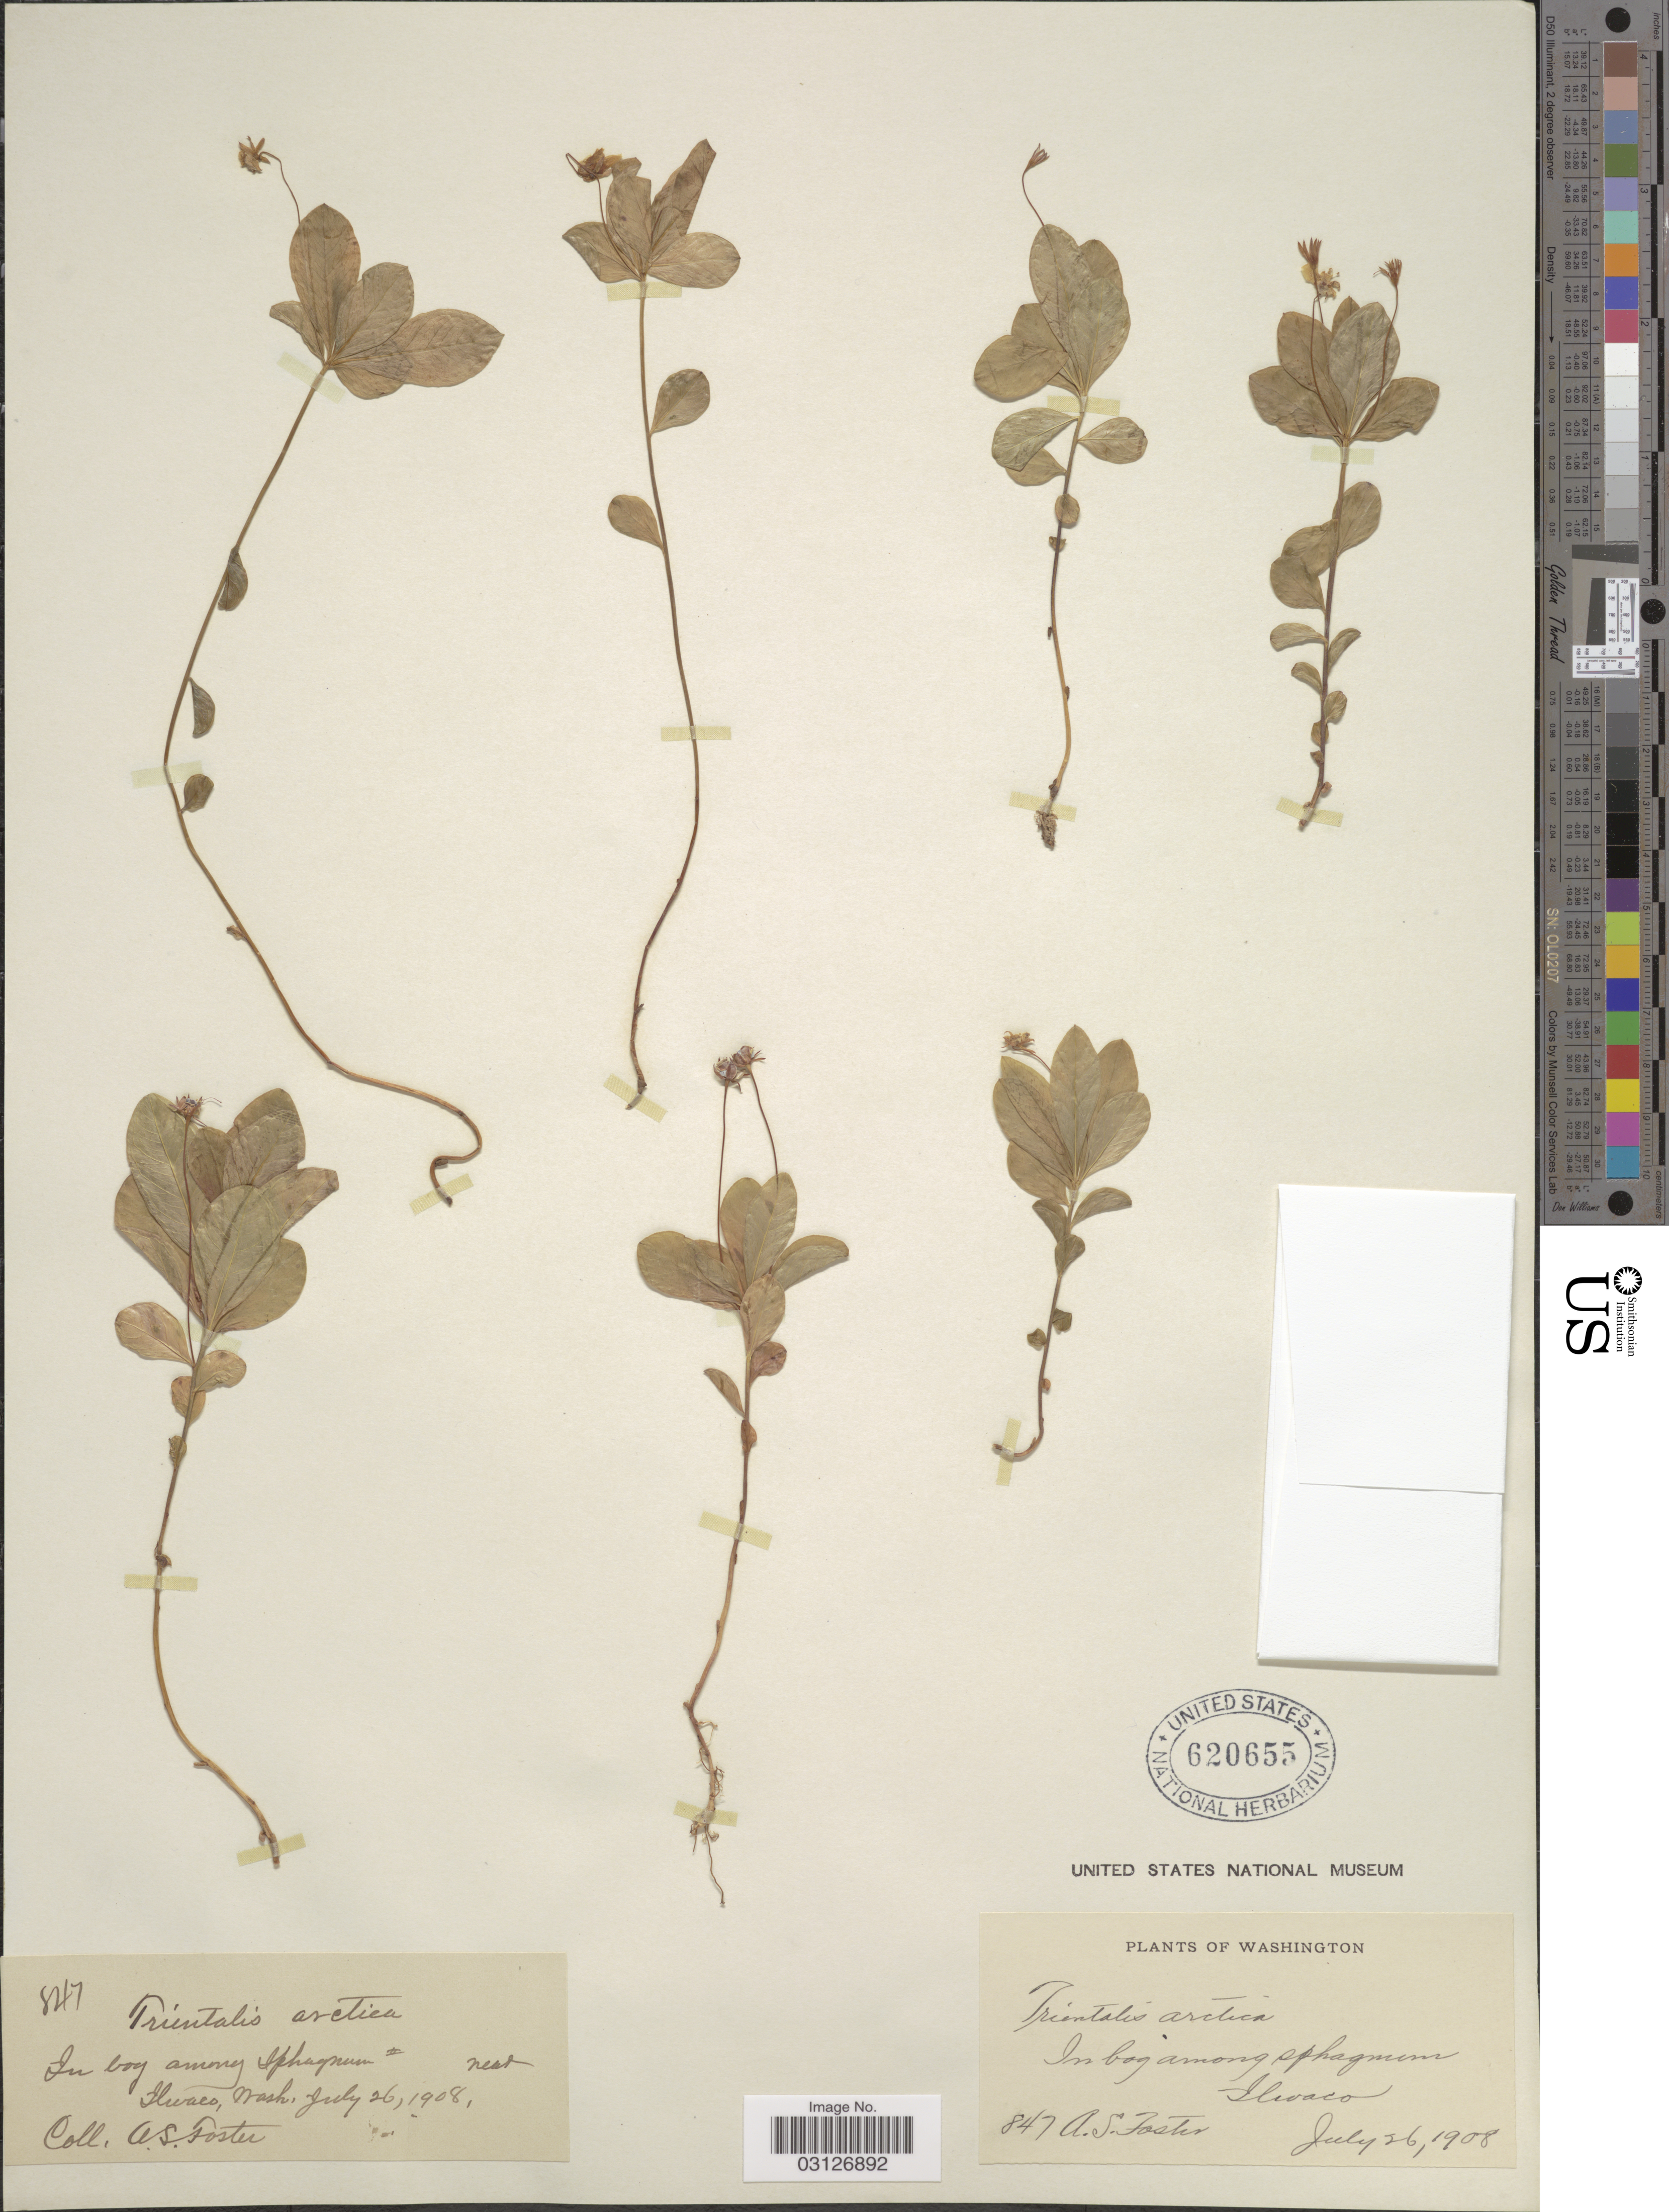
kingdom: Plantae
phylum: Tracheophyta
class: Magnoliopsida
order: Ericales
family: Primulaceae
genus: Trientalis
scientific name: Trientalis arctica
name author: Fisch. ex Hook.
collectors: A. S. Foster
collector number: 847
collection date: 1908-07-26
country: United States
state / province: Washington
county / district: Pacific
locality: In bog among sphagnum. Ilwaco.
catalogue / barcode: US 620655